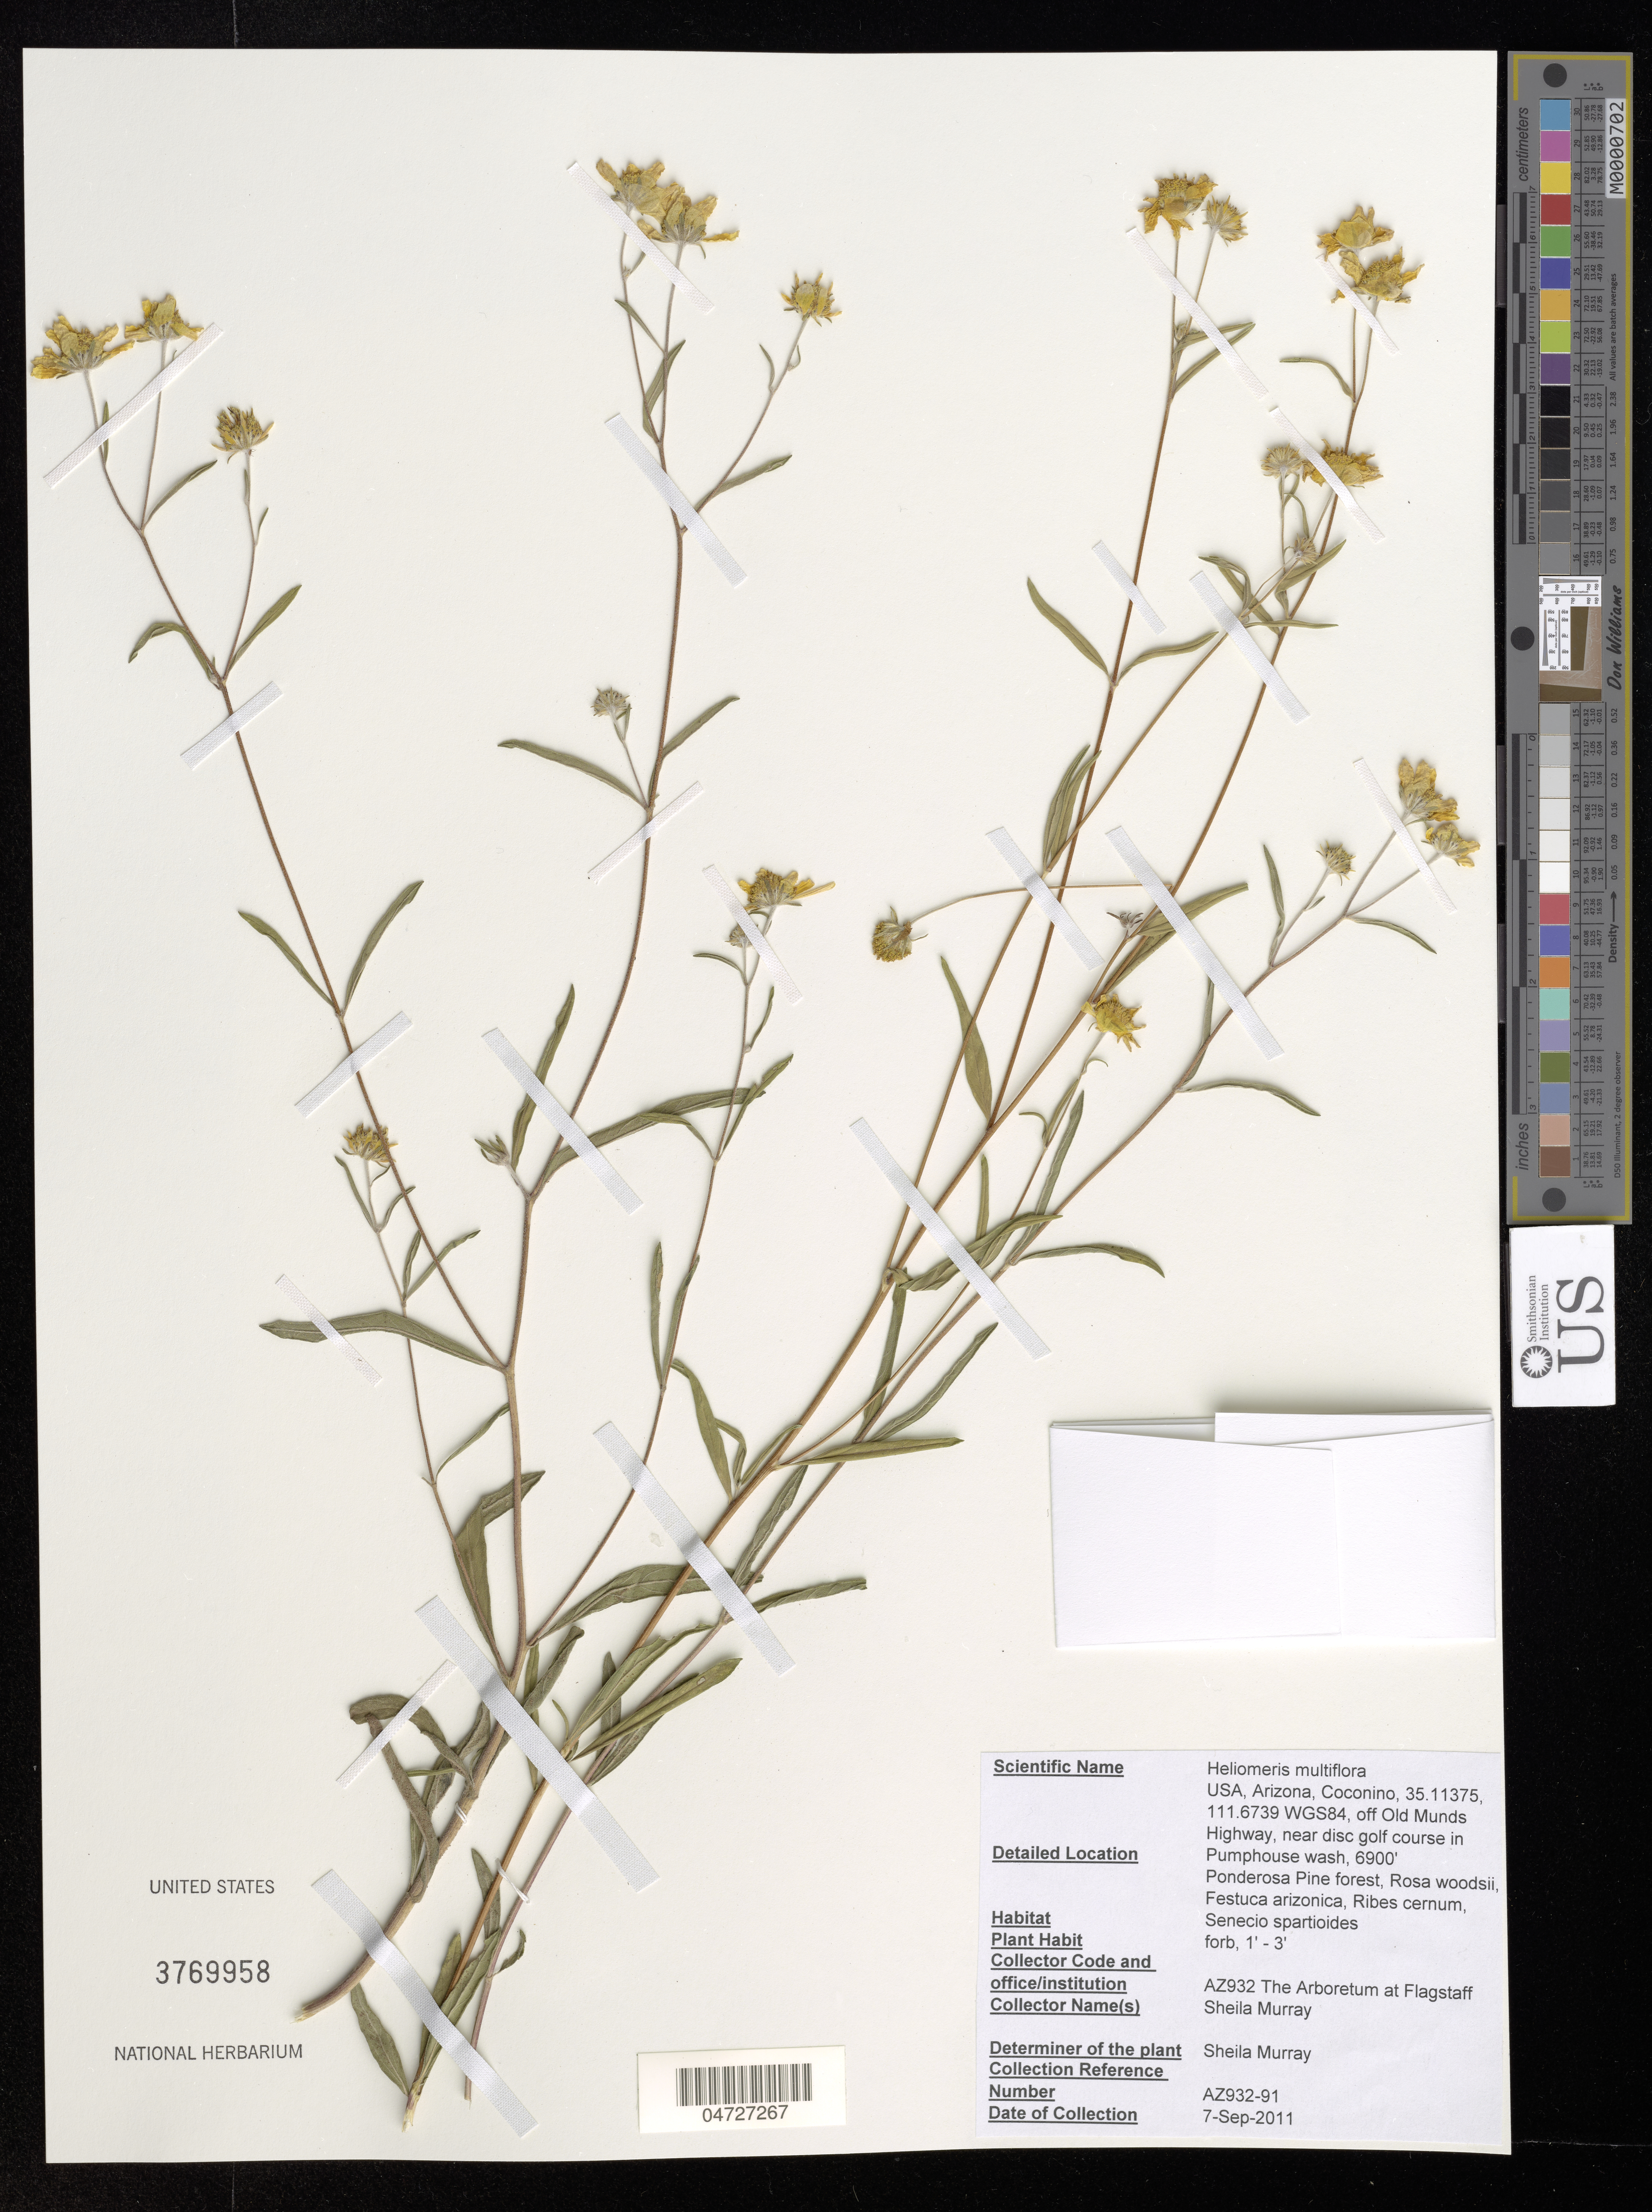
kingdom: Plantae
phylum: Tracheophyta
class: Magnoliopsida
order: Asterales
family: Asteraceae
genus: Heliomeris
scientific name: Heliomeris multiflora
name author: Nutt.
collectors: S. Murray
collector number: AZ932-91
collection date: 2011-09-07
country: United States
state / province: Arizona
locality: Coconino, 35.11375, 111.6739 WGS84, off Old Munds Highway, near disc golf course in Pumphouse wash, 6900'.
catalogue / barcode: US 3769958